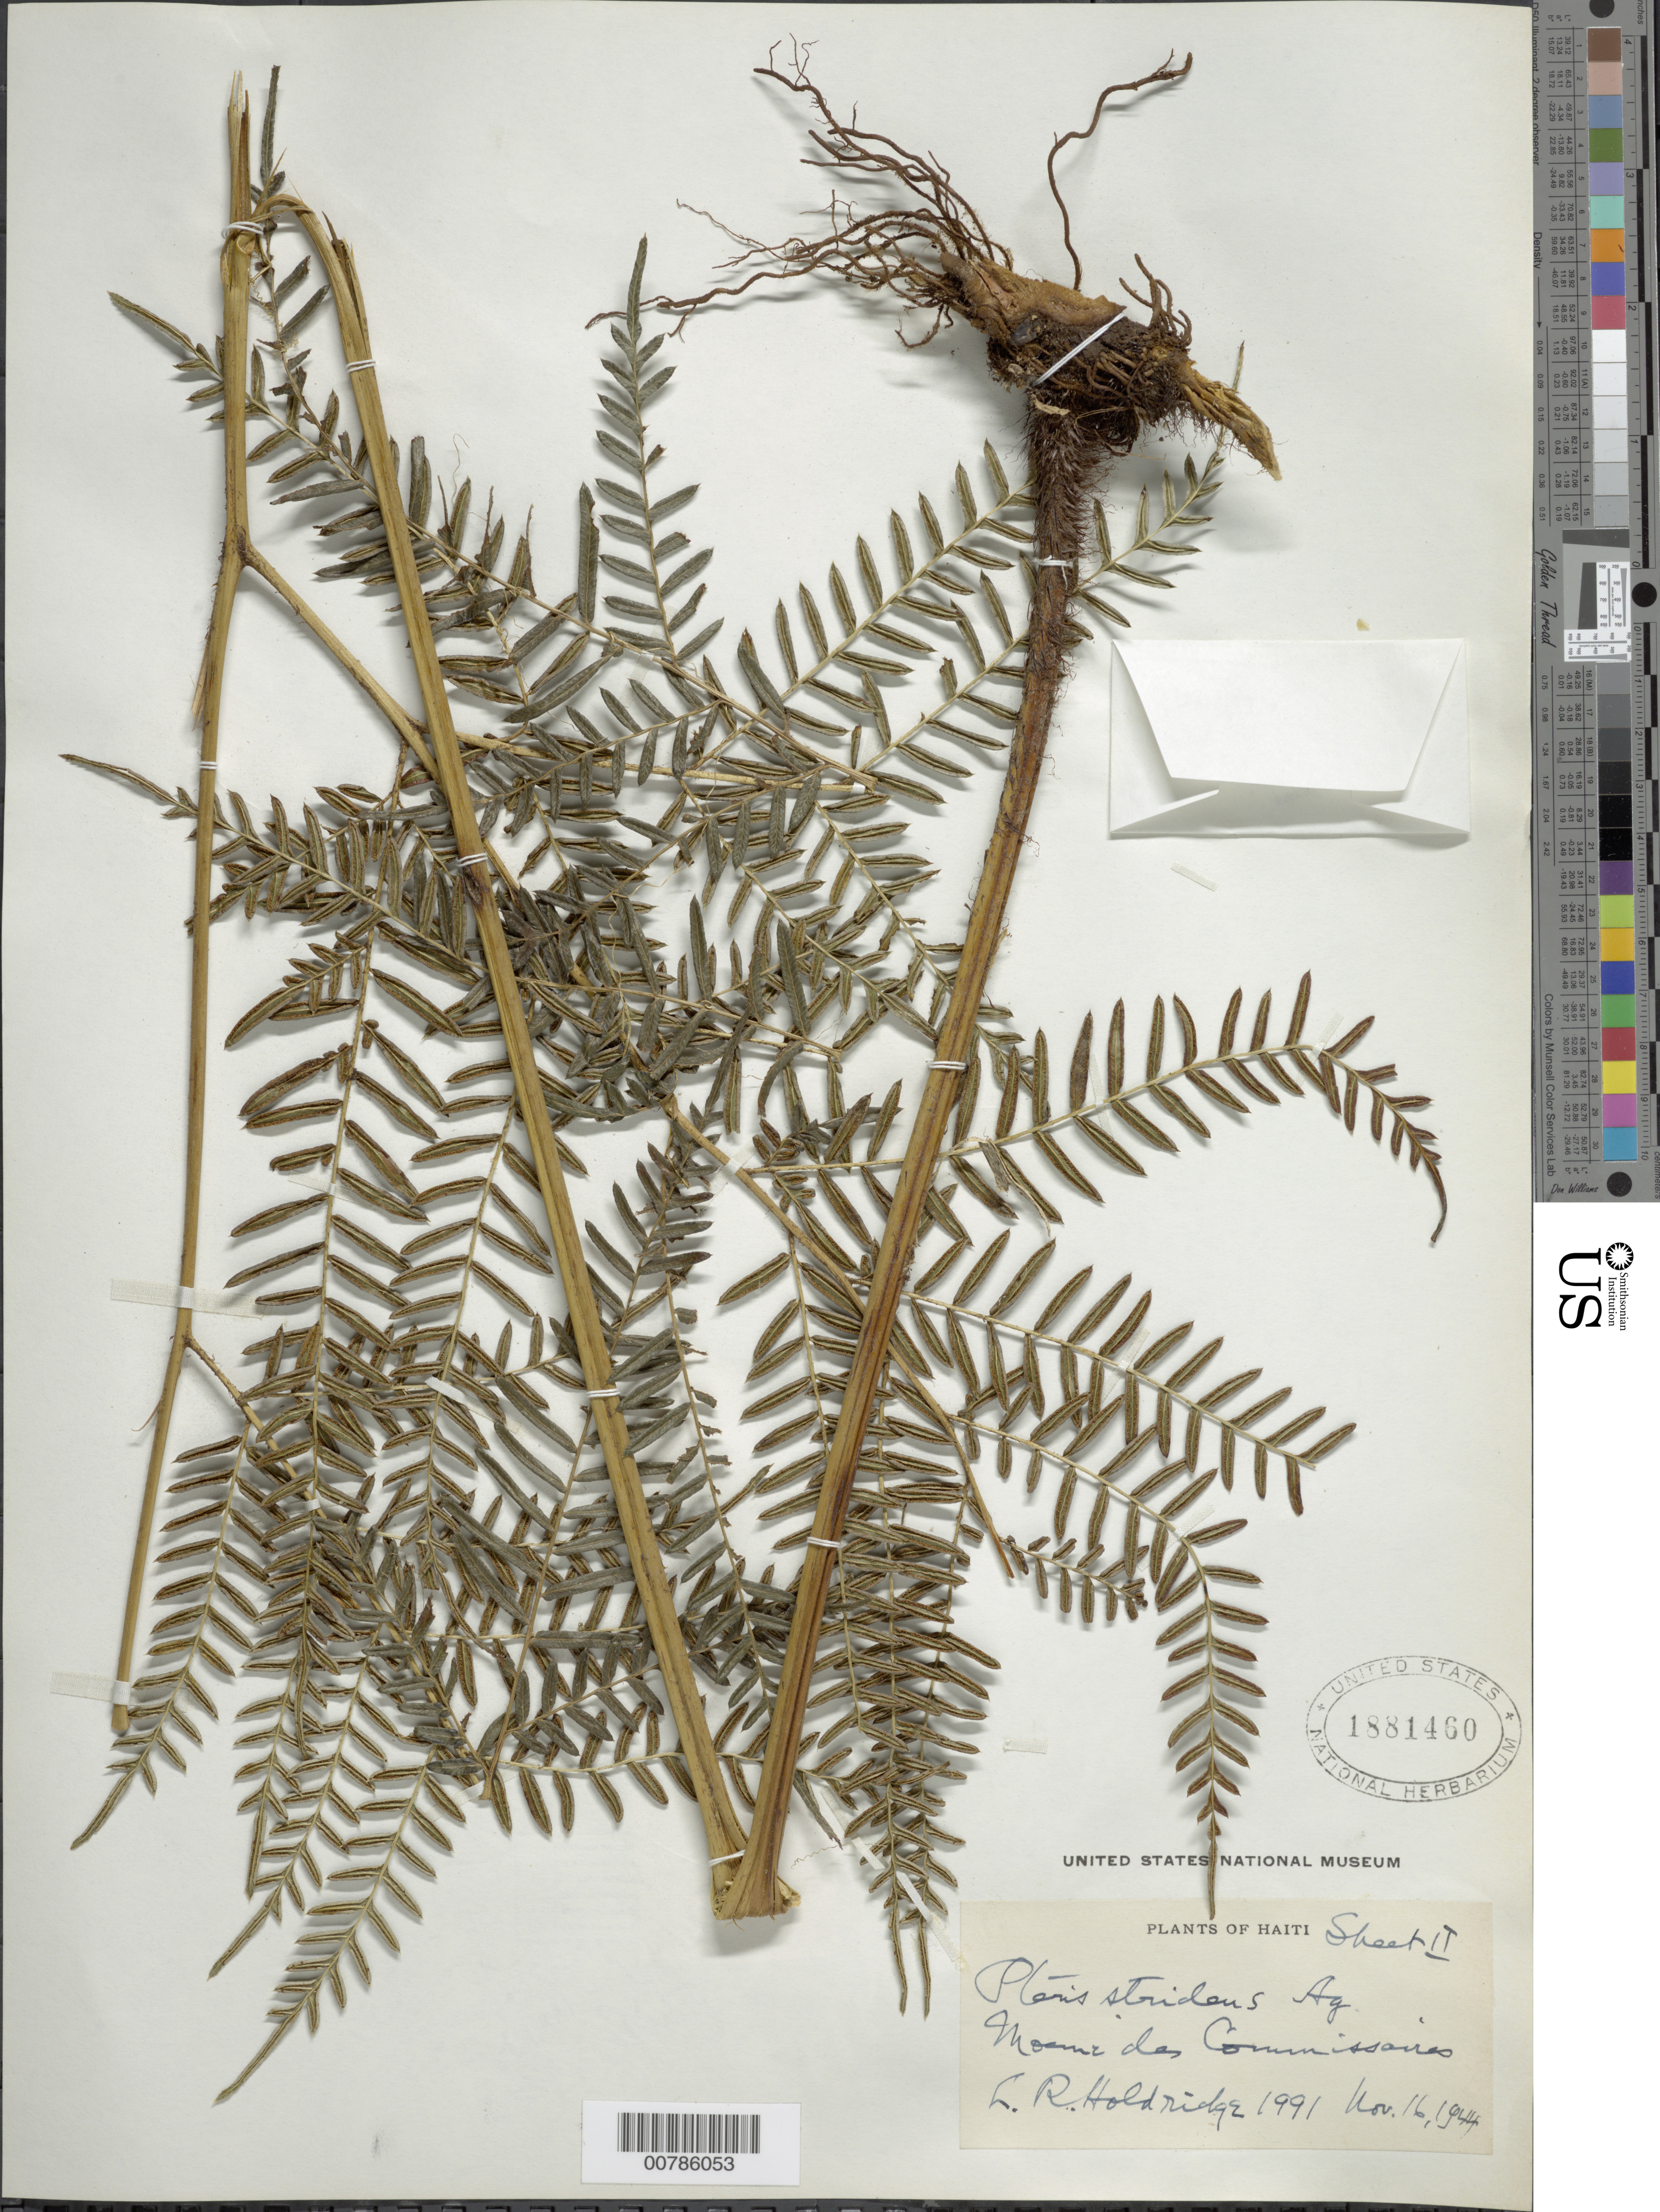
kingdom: Plantae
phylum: Tracheophyta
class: Polypodiopsida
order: Polypodiales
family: Pteridaceae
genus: Pteris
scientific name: Pteris stridens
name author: J. Agardh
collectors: L. Holdridge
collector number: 1991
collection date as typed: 16 Nov 1944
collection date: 1944-11-16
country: Haiti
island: Hispaniola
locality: M. des Commissaires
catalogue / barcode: US 1881460